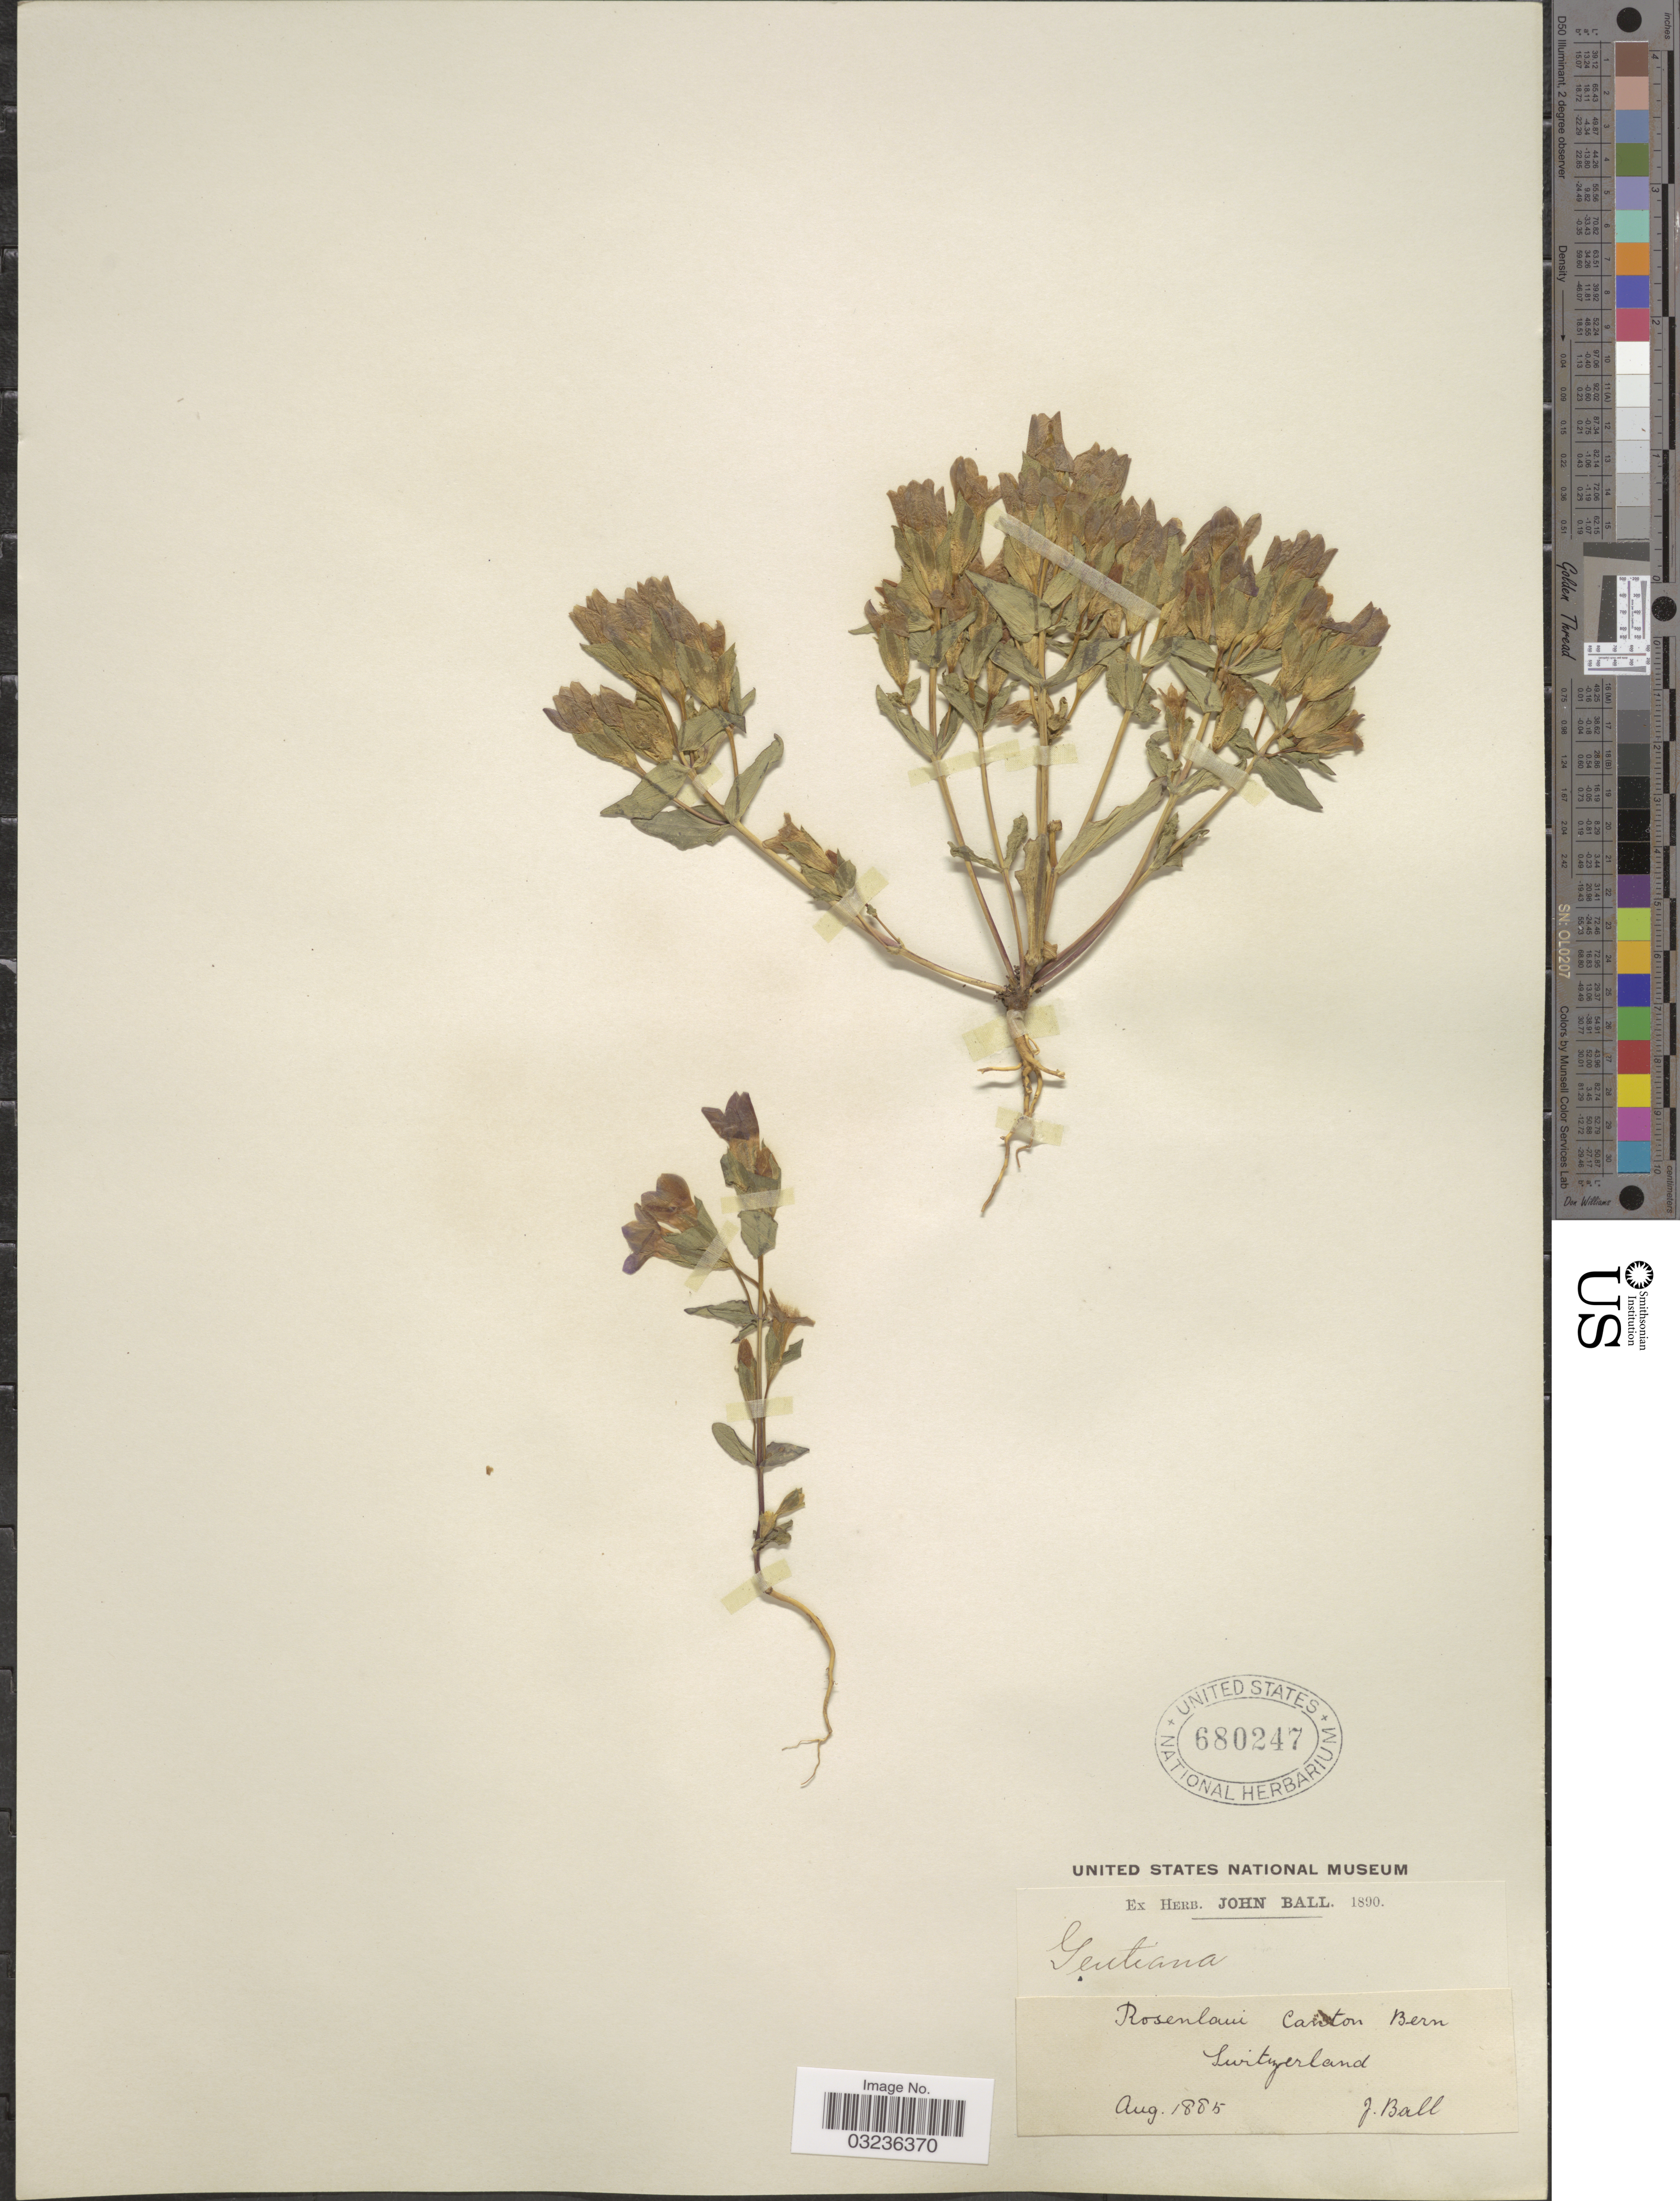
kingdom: Plantae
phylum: Tracheophyta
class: Magnoliopsida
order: Gentianales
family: Gentianaceae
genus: Gentiana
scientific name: Gentiana sp.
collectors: J. Ball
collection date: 1885-08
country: Switzerland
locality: Rosenlaui Canton Bern.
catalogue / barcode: US 680247